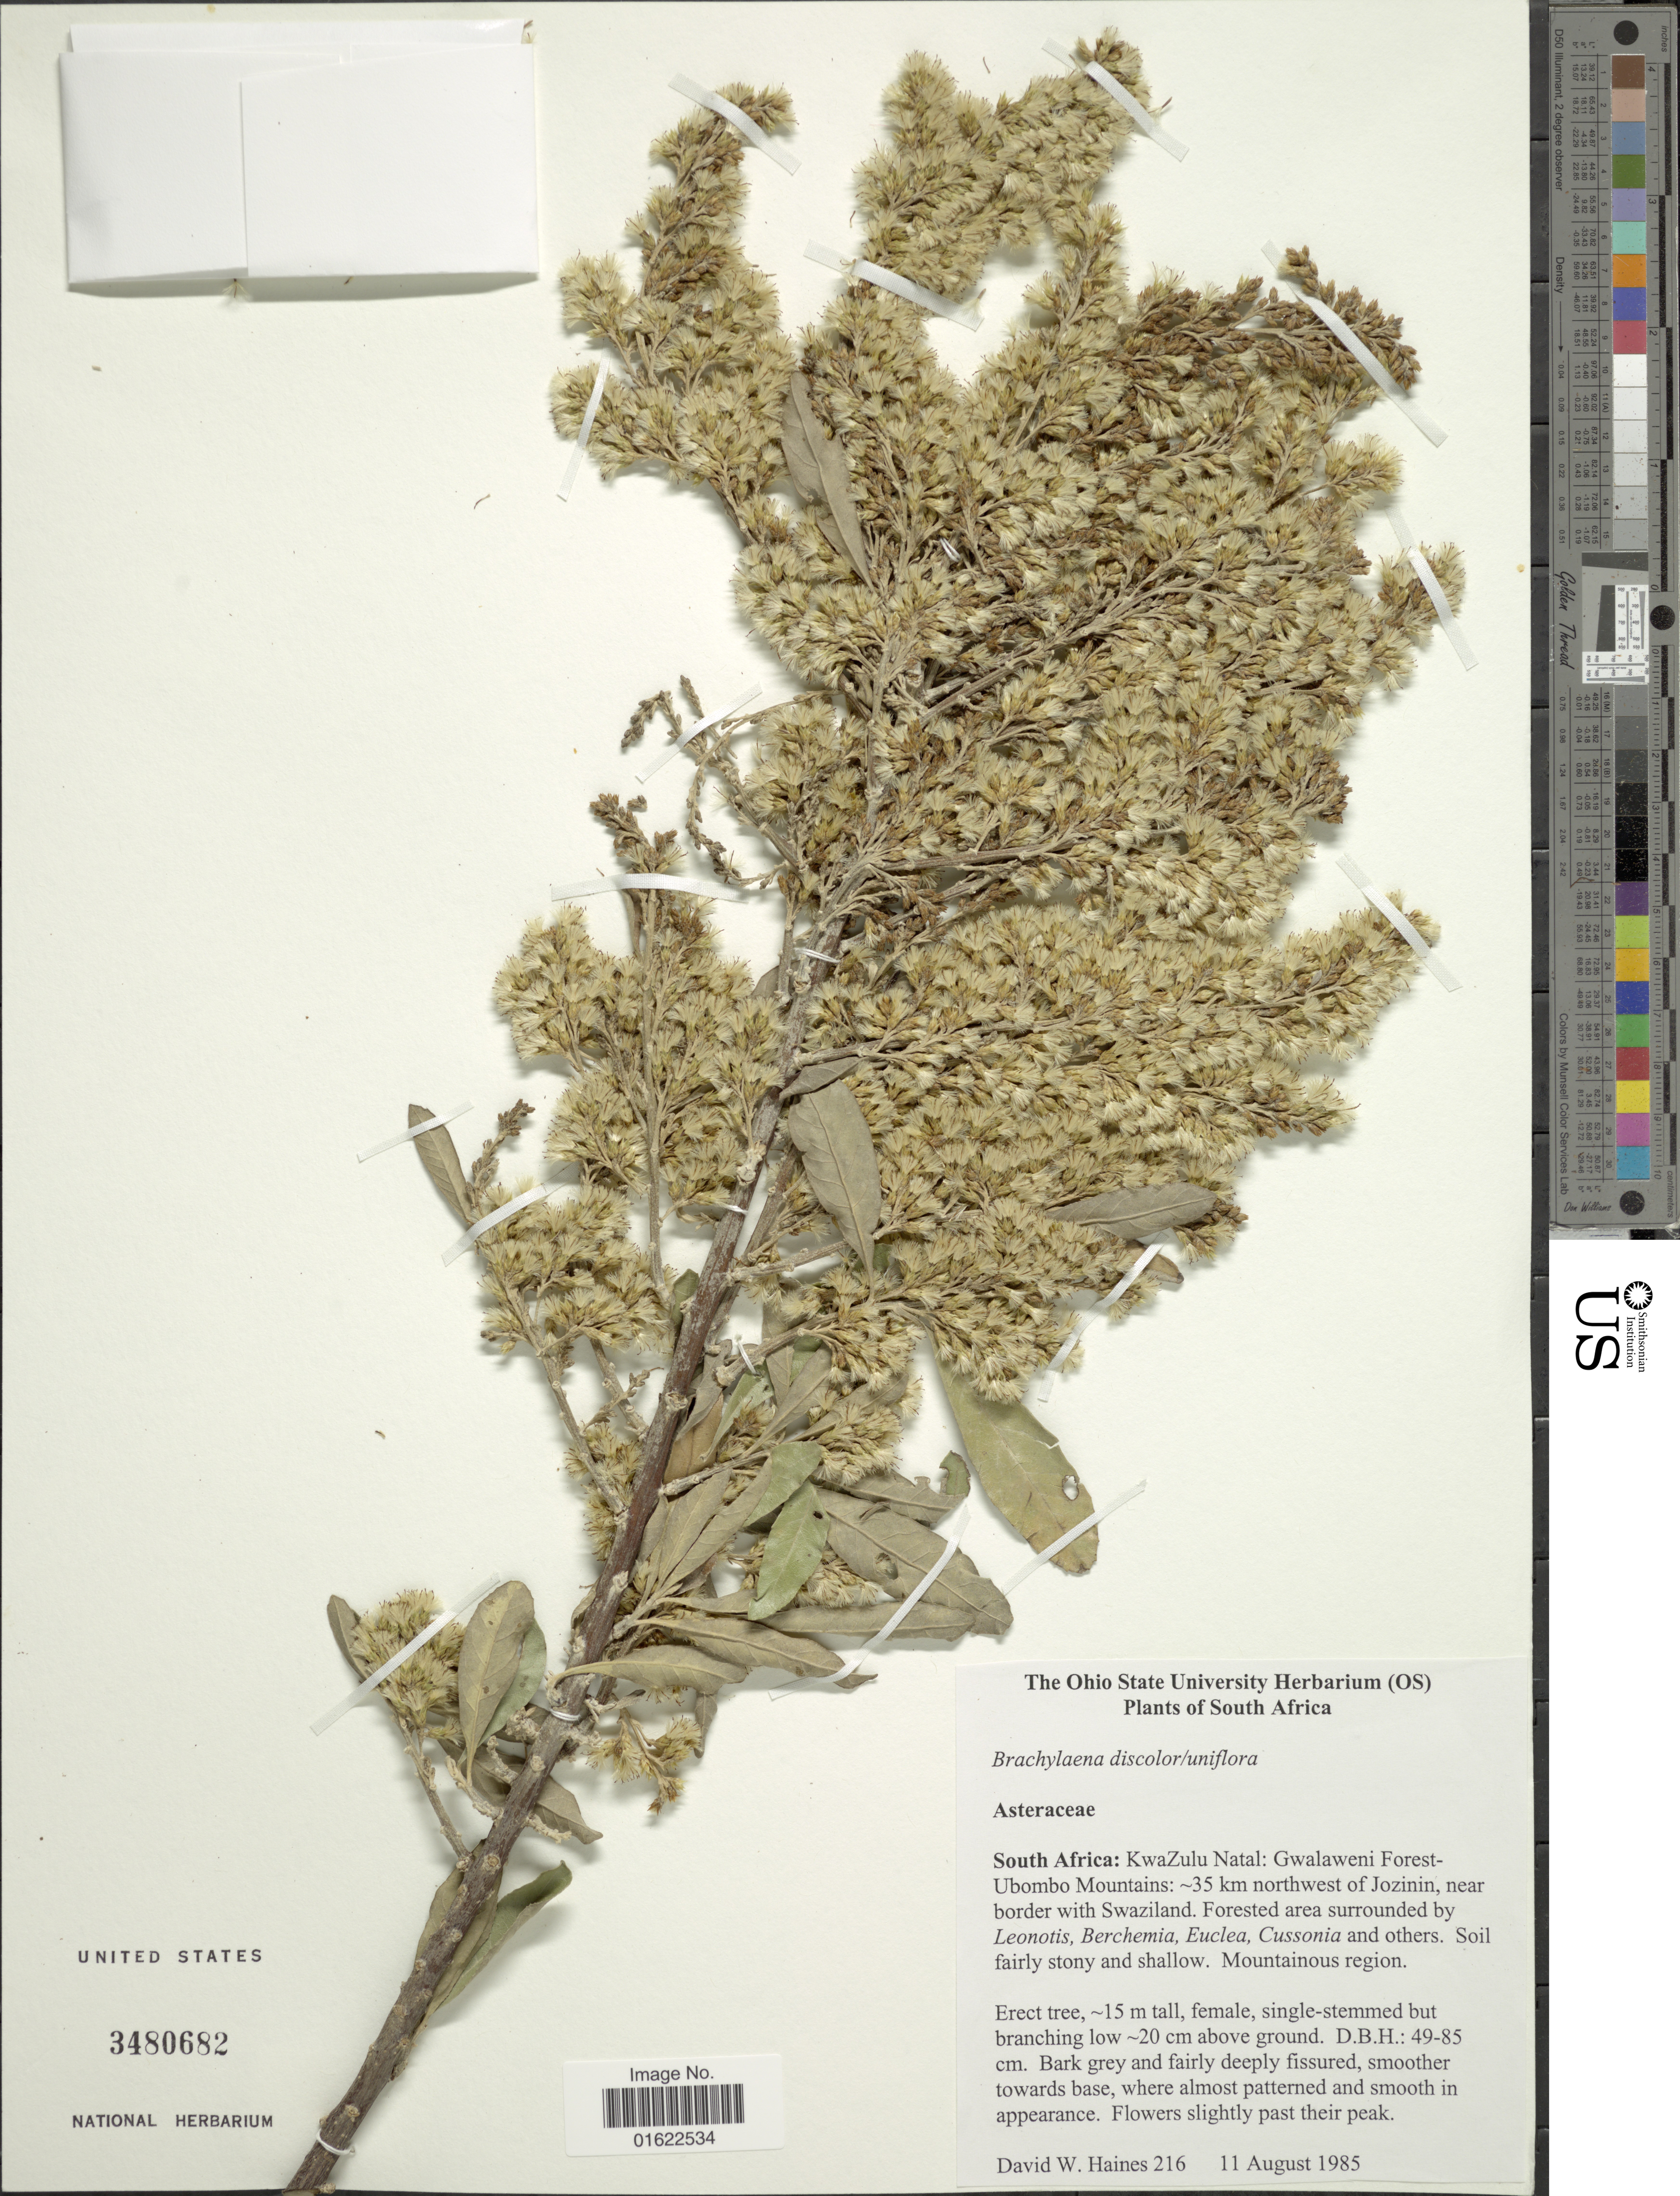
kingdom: Plantae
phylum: Tracheophyta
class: Magnoliopsida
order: Asterales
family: Asteraceae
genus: Brachylaena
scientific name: Brachylaena uniflora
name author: Harv.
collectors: D. Haines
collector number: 216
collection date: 1985-08-11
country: South Africa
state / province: KwaZulu-Natal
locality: Gwalaweni Forest-Ubombo Mountains: 35 km northwest of Jozinin, near border with Swaziland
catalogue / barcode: US 3480682